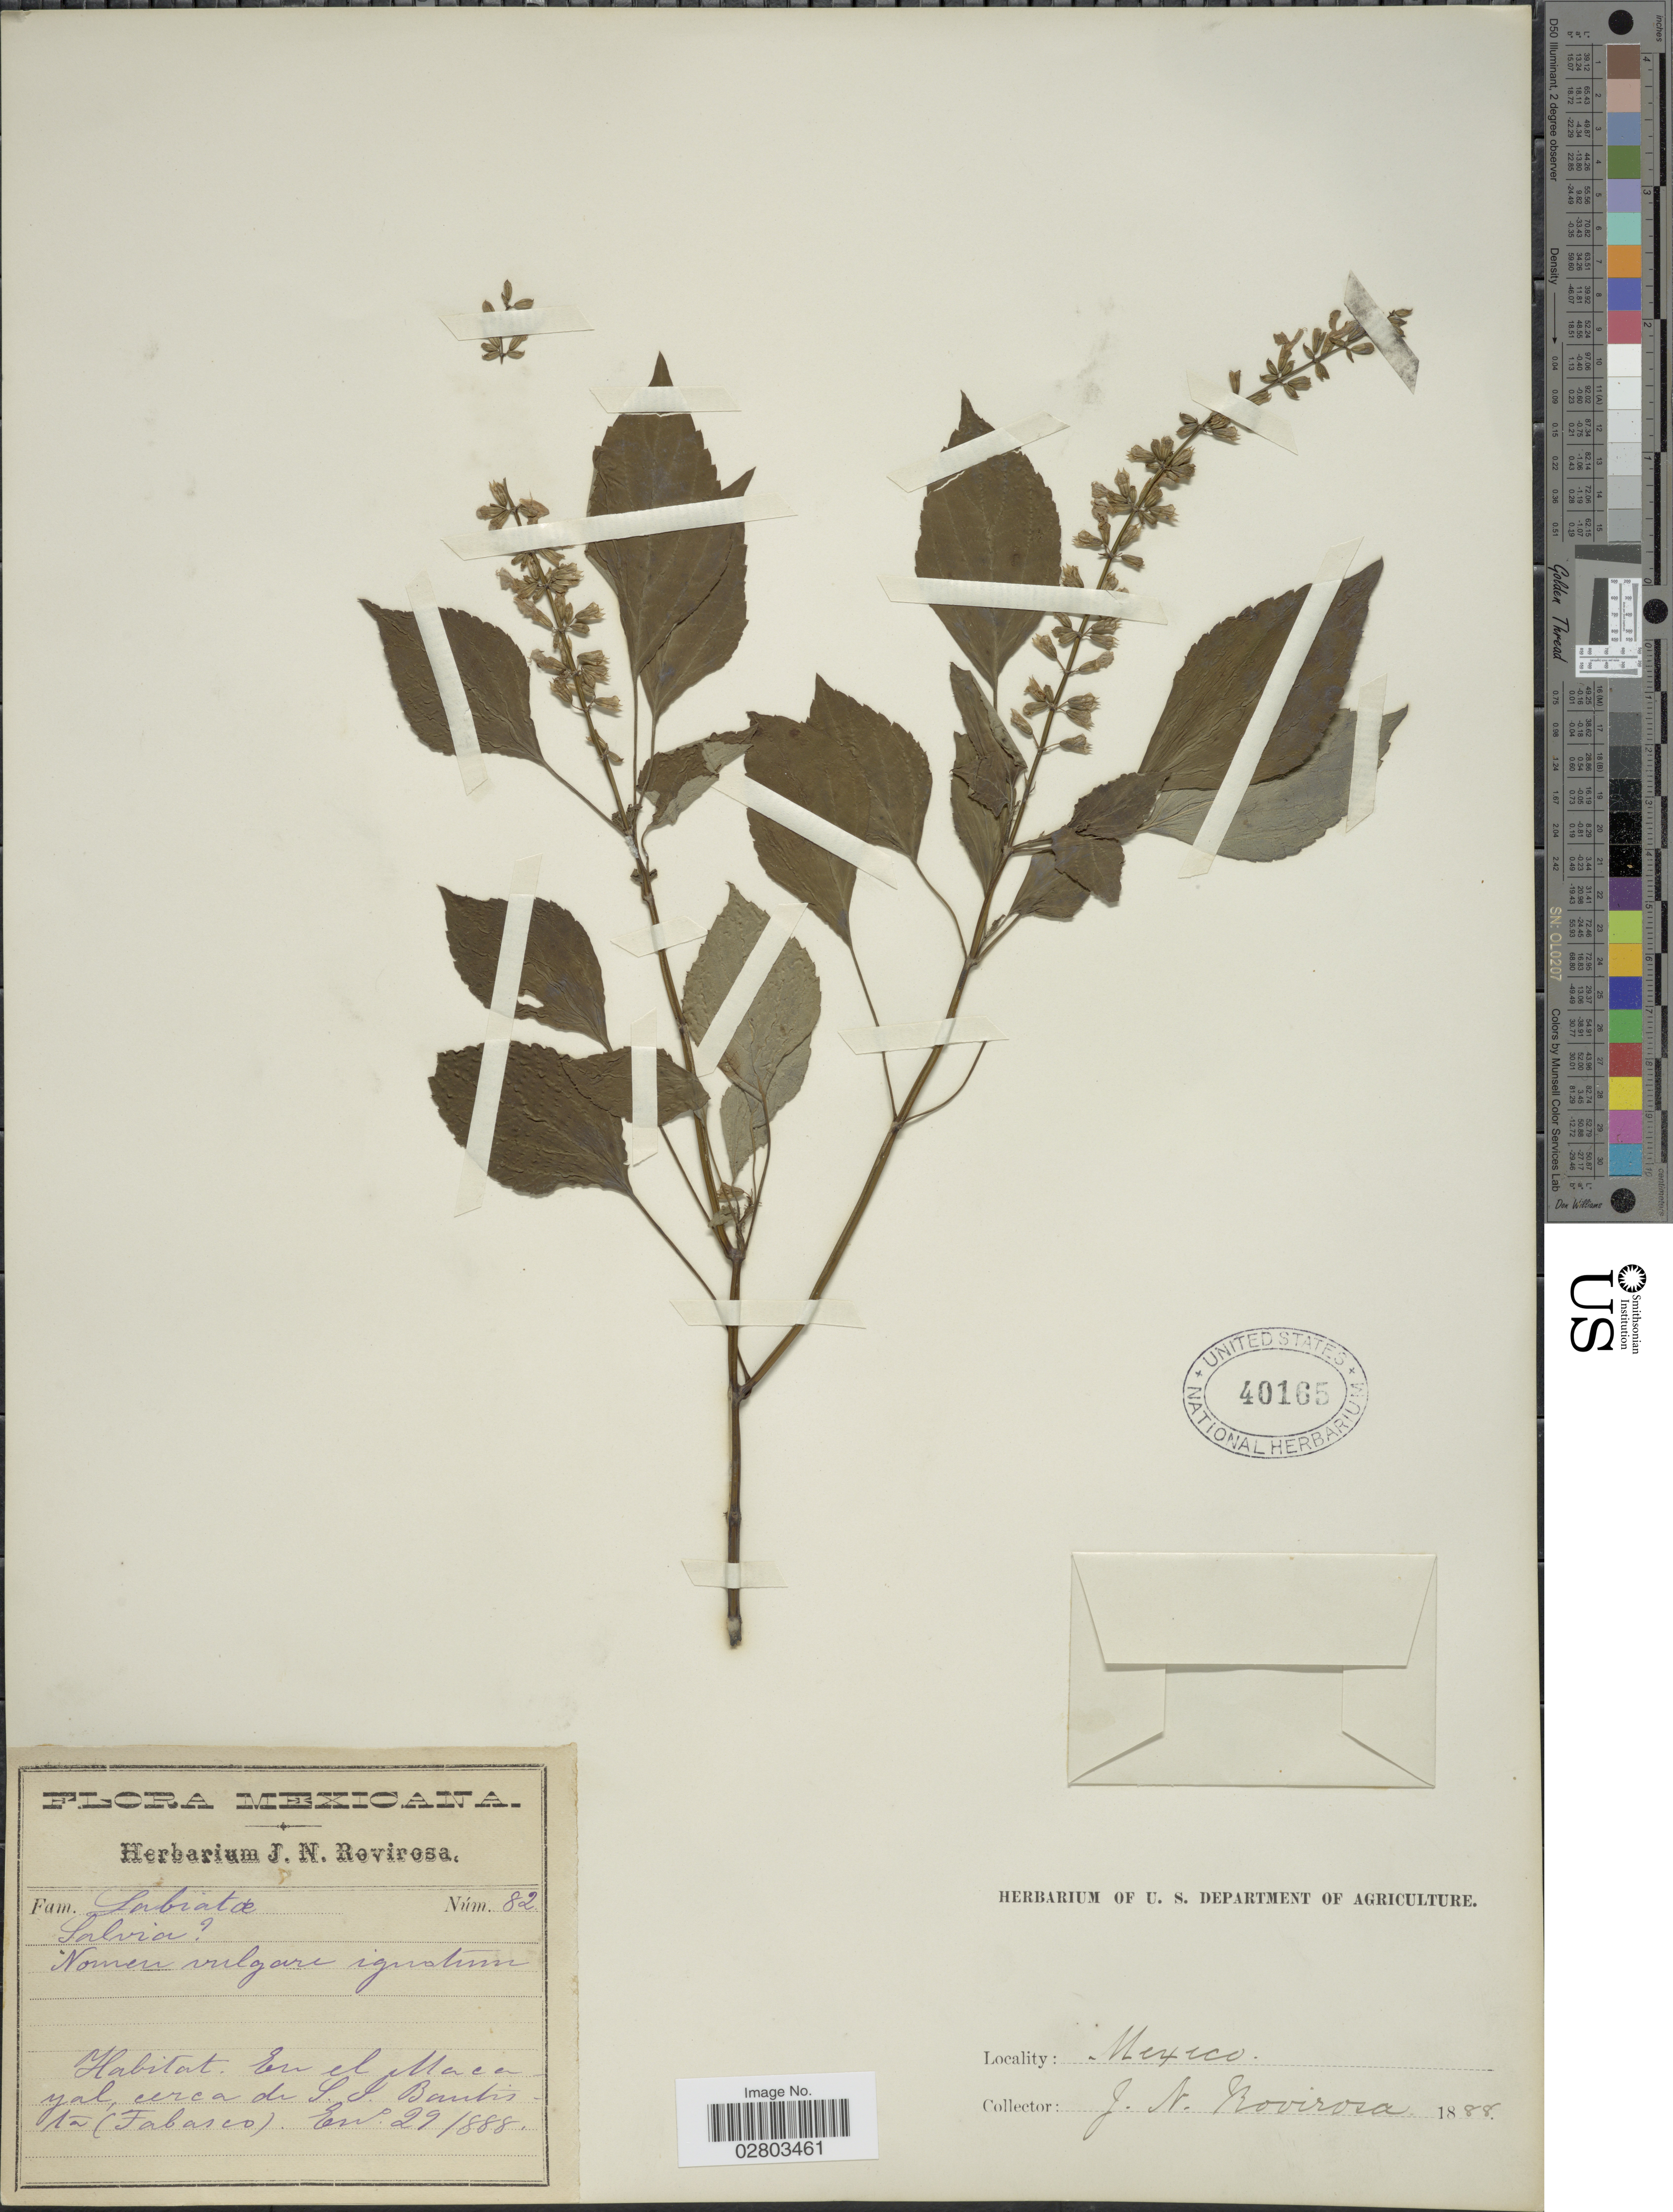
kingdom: Plantae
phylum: Tracheophyta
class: Magnoliopsida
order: Lamiales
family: Lamiaceae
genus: Salvia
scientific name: Salvia tiliifolia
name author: Vahl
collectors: J. Revirosa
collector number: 82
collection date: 1888-01-29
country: Mexico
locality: En el Macayal, cerca de S.J. Bautista (Tabasco).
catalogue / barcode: US 40165